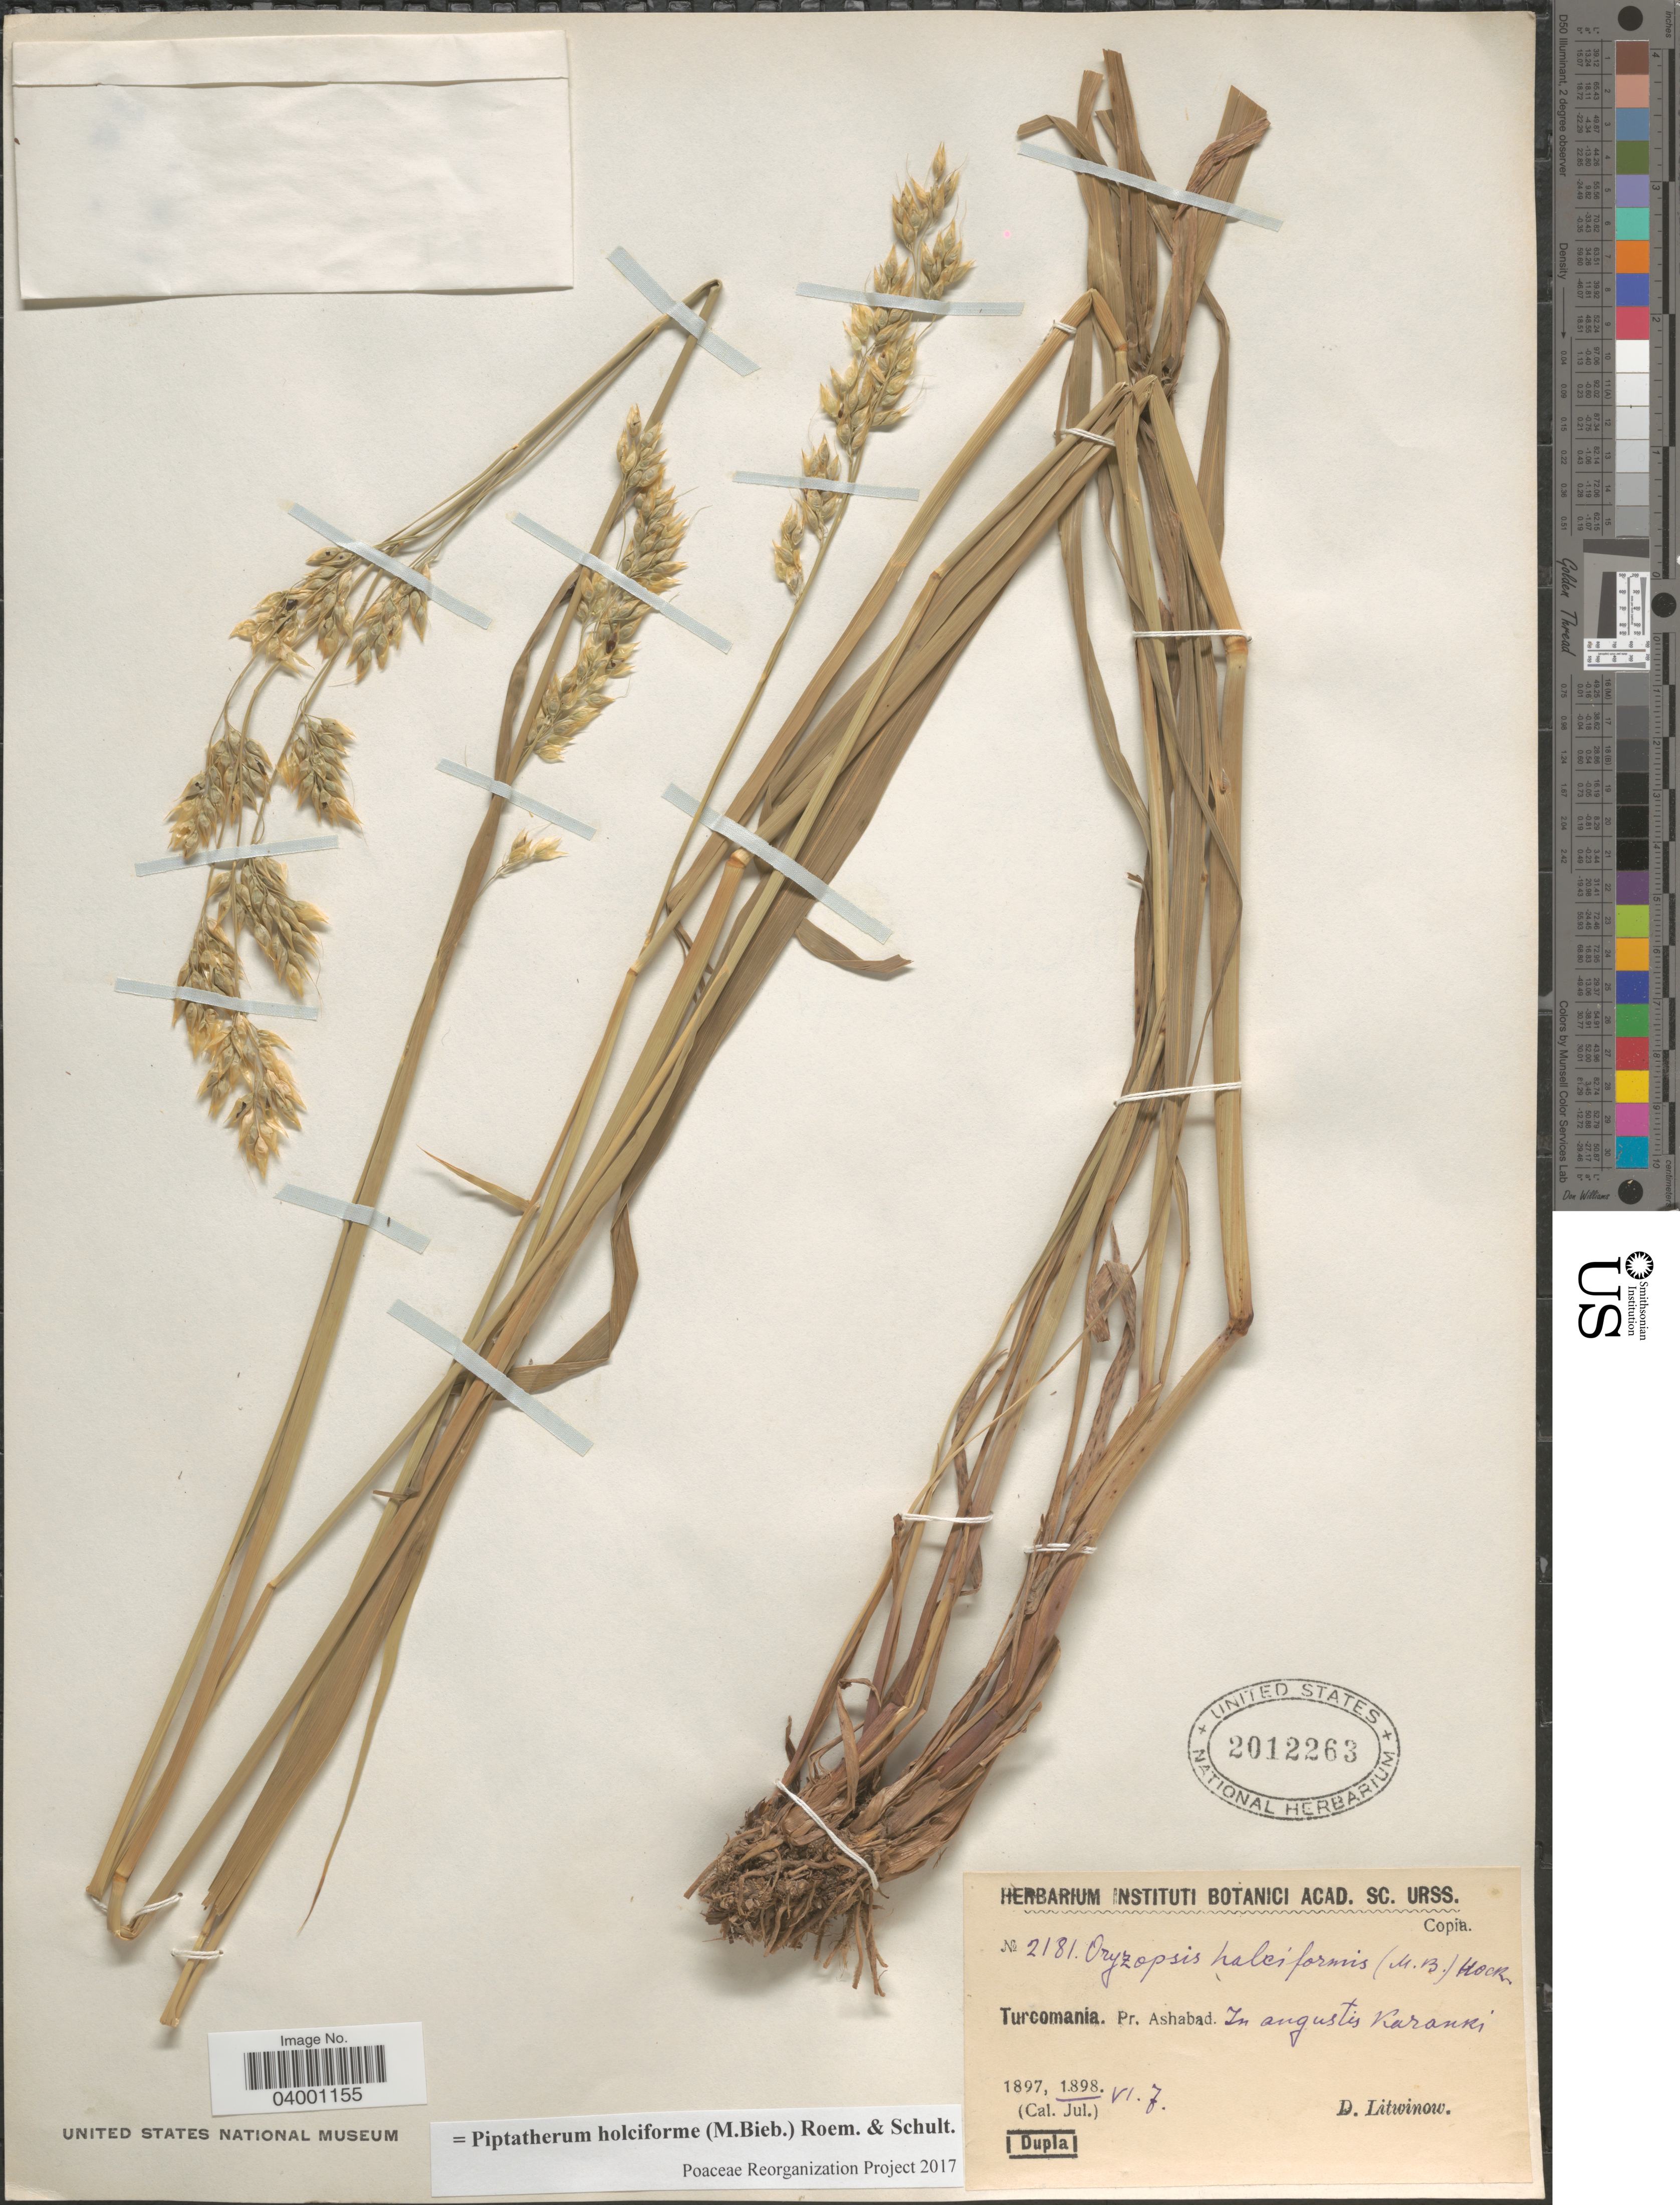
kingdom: Plantae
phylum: Tracheophyta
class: Liliopsida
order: Poales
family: Poaceae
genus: Piptatherum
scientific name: Piptatherum holciforme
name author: (M. Bieb.) Roem. & Schult.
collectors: D. Litwinow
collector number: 2181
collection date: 1898-06-07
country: Turkmenistan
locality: Turcomania. Pr. Ashabad. In angustis Karanki.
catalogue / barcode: US 2012263